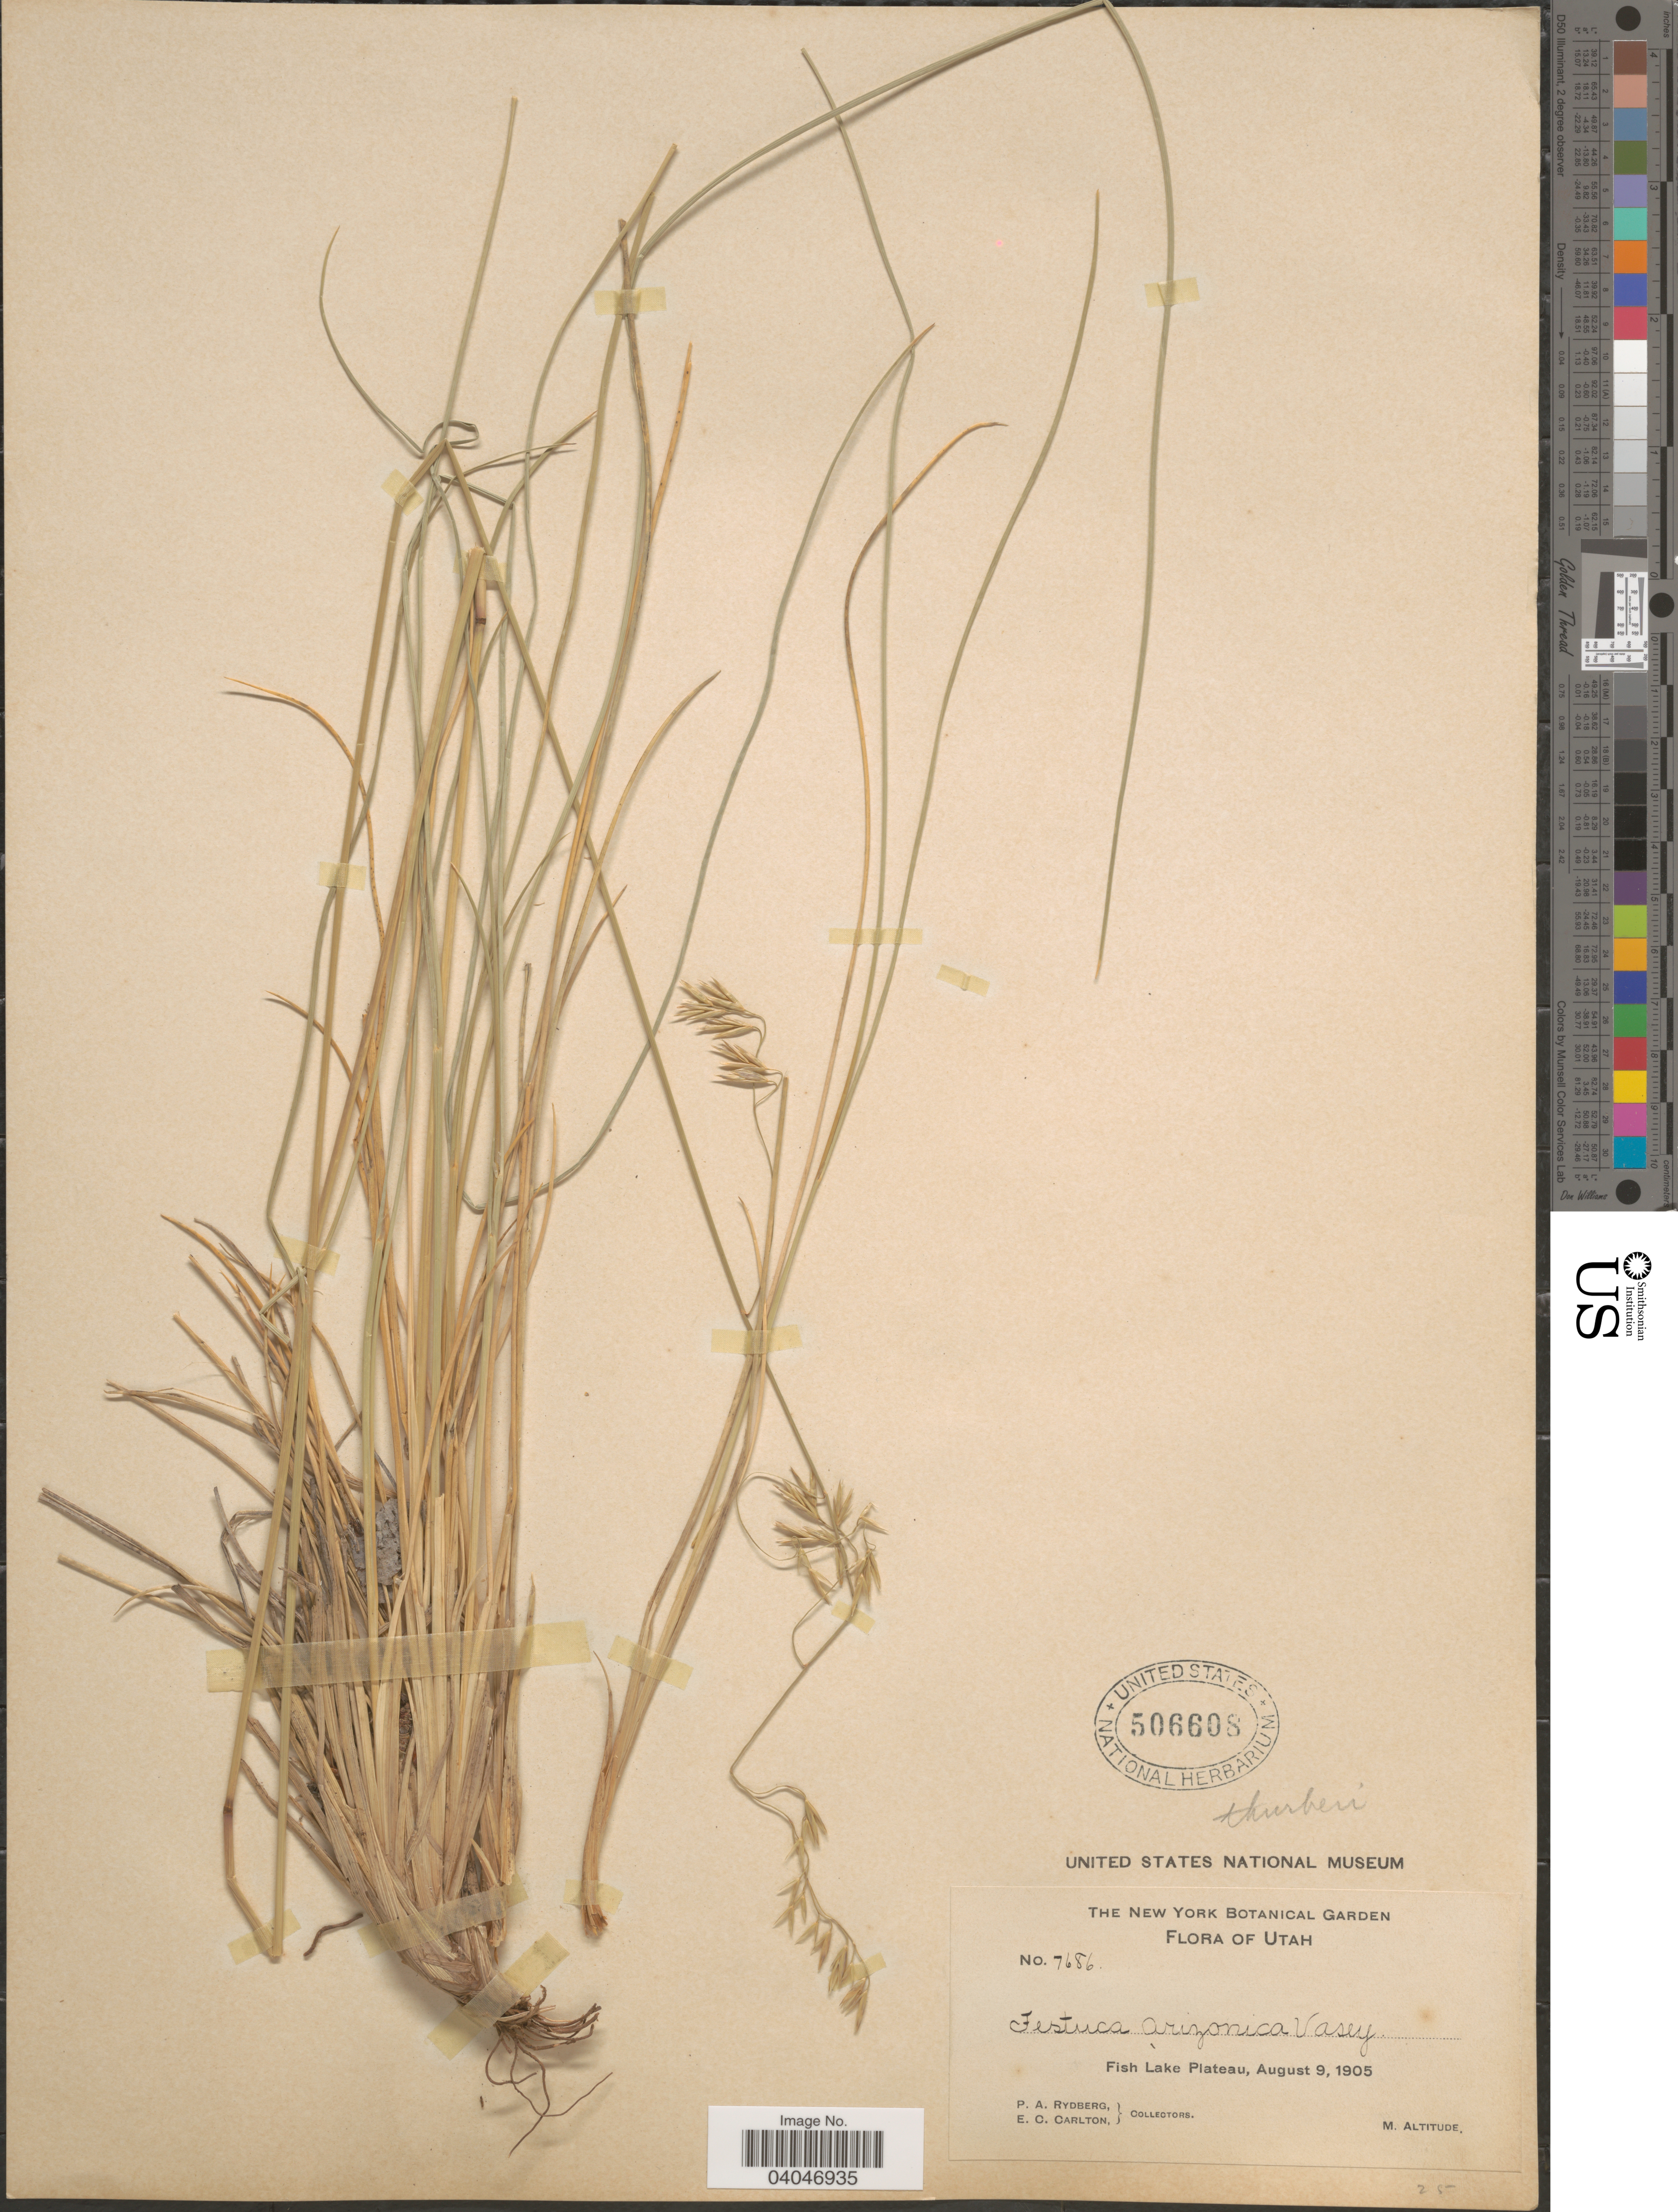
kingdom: Plantae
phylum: Tracheophyta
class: Liliopsida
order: Poales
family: Poaceae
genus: Festuca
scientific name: Festuca thurberi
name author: Vasey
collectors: P. A. Rydberg & E. Carlton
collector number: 7686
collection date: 1905-08-09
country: United States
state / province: Utah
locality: Fish Lake Plateau.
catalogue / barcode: US 506608